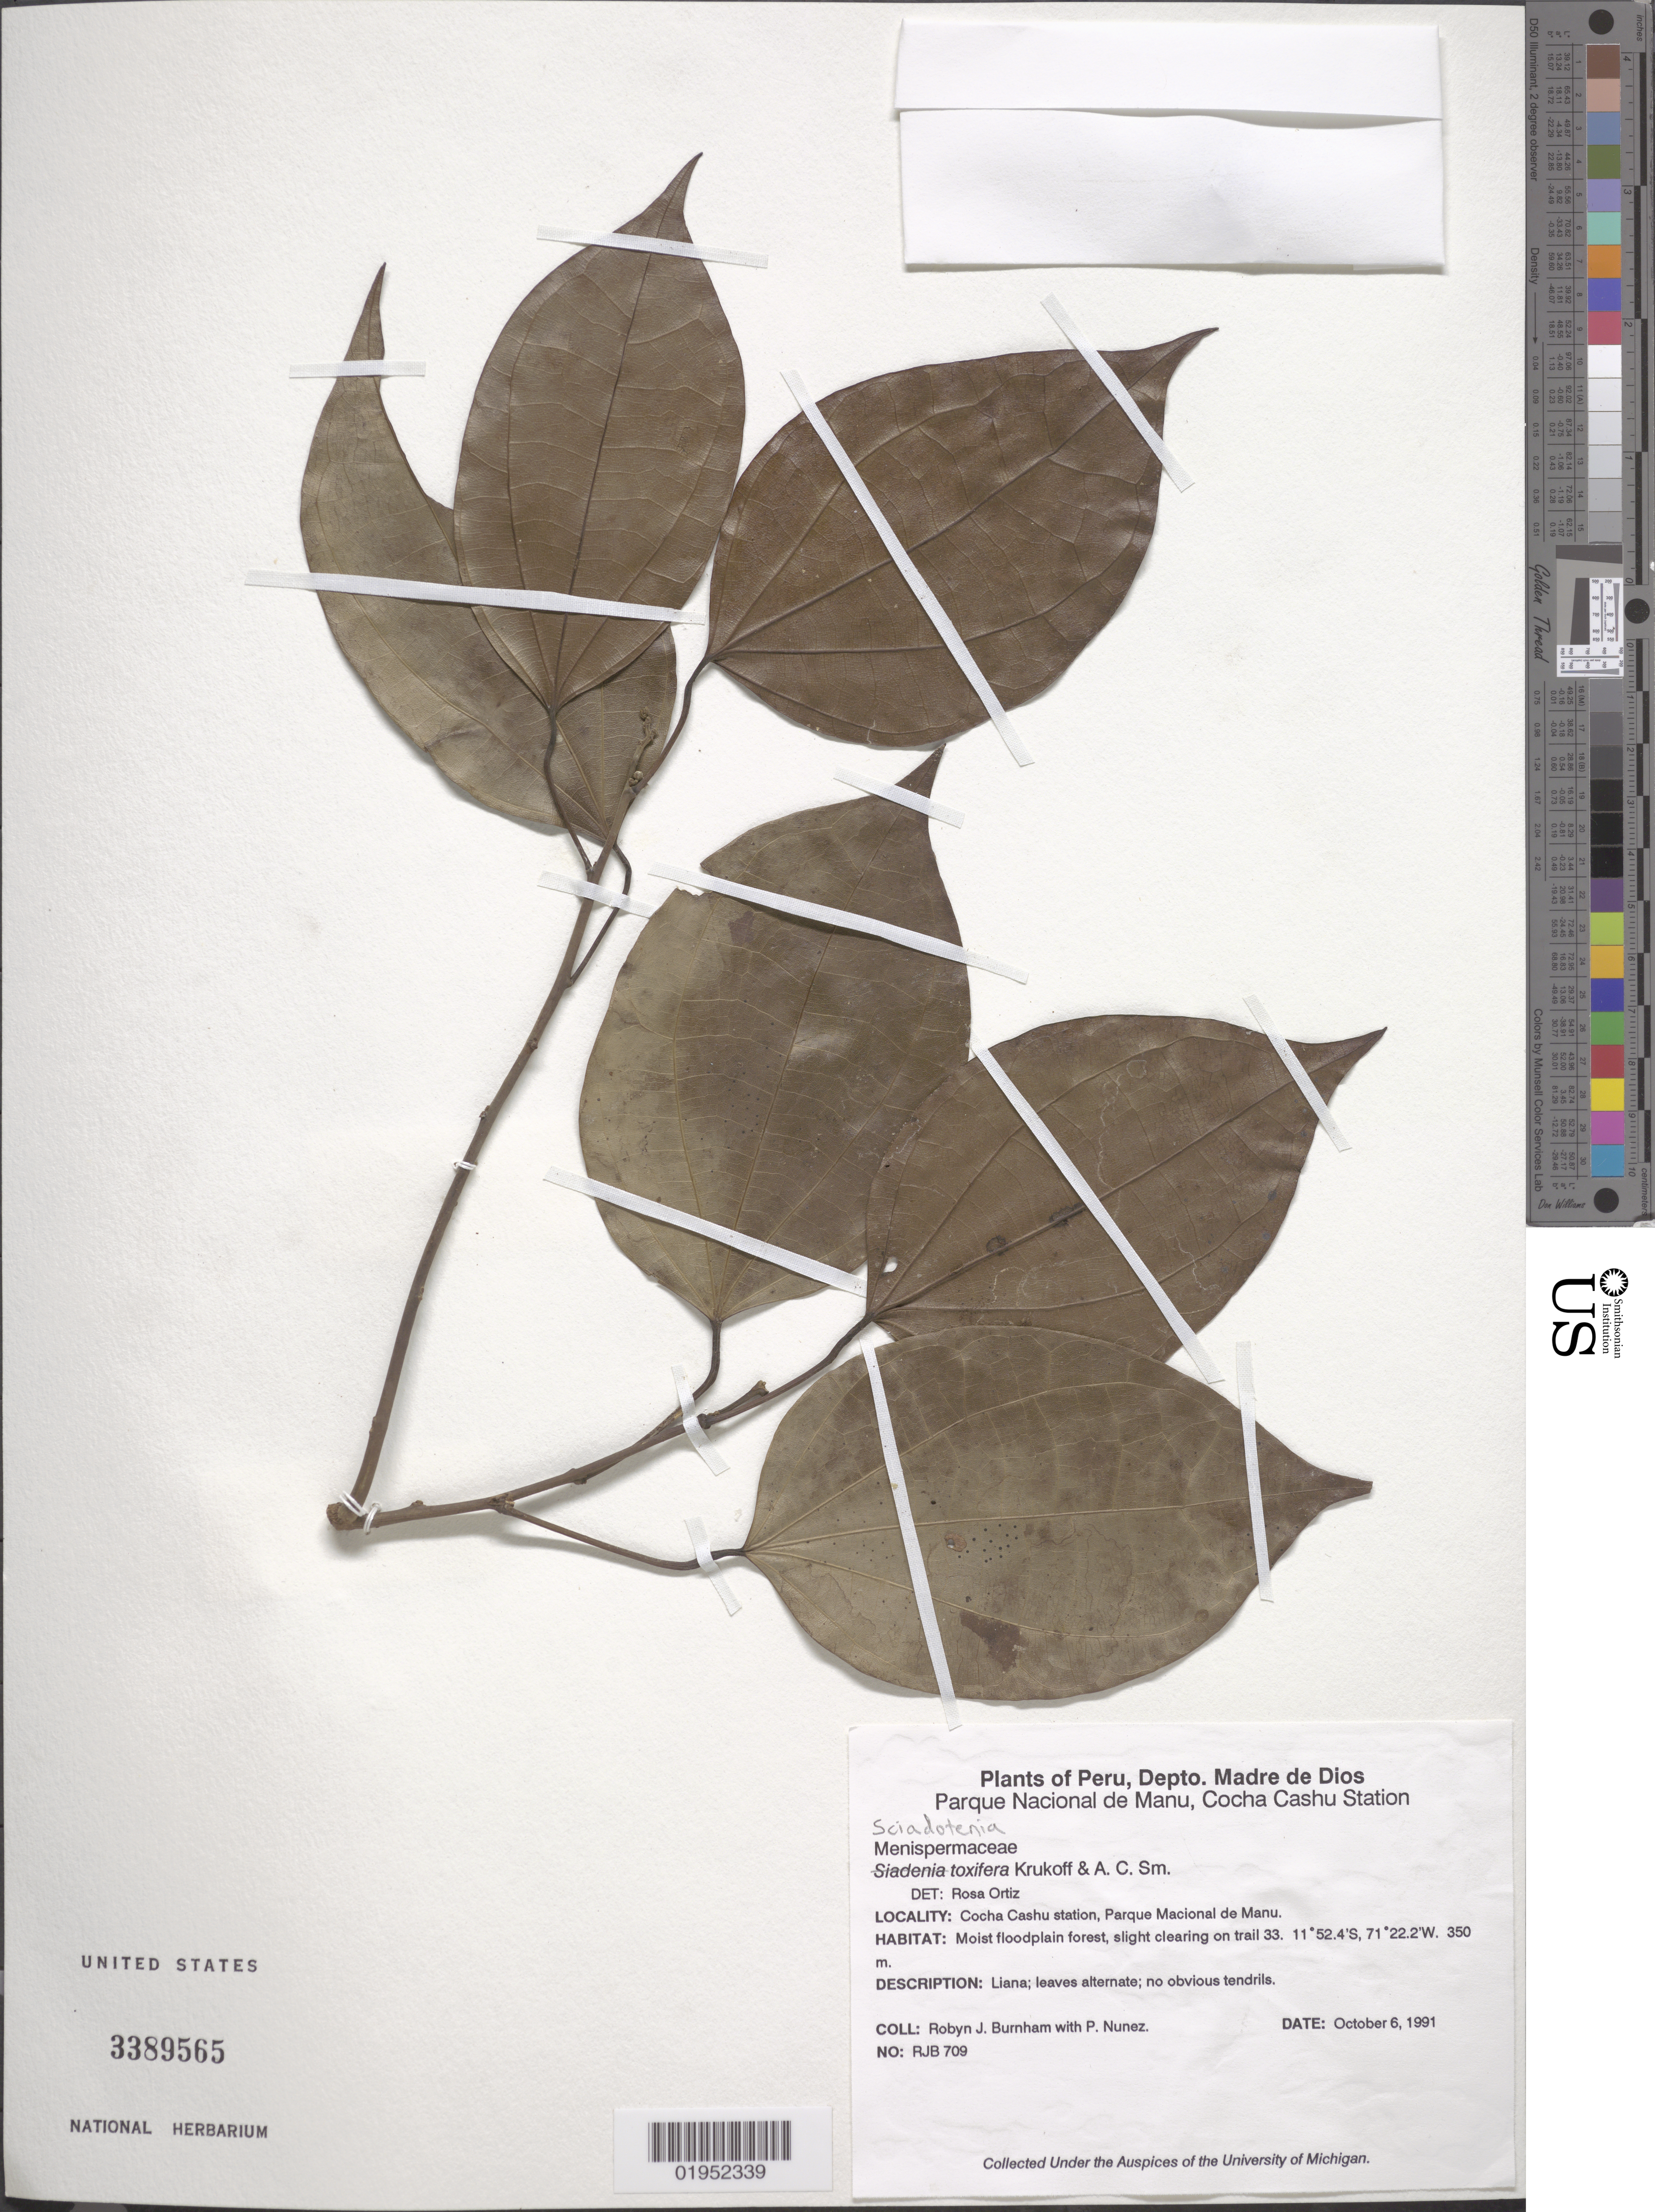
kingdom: Plantae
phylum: Tracheophyta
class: Magnoliopsida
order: Ranunculales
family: Menispermaceae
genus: Sciadotenia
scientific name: Sciadotenia toxifera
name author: Krukoff & A.C. Sm.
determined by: Ortiz, Rosa del Carmen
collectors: R. J. Burnham & P. Nuñez V.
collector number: RJB 709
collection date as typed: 17 Oct 1991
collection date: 1991-10-17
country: Peru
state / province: Madre de Dios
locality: Parque Nacional de Manu, Cocha Cashu Station. Across river from station: ravine plot 2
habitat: Moist floodplain forest; slight clearing on trail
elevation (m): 350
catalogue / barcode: US 3389565